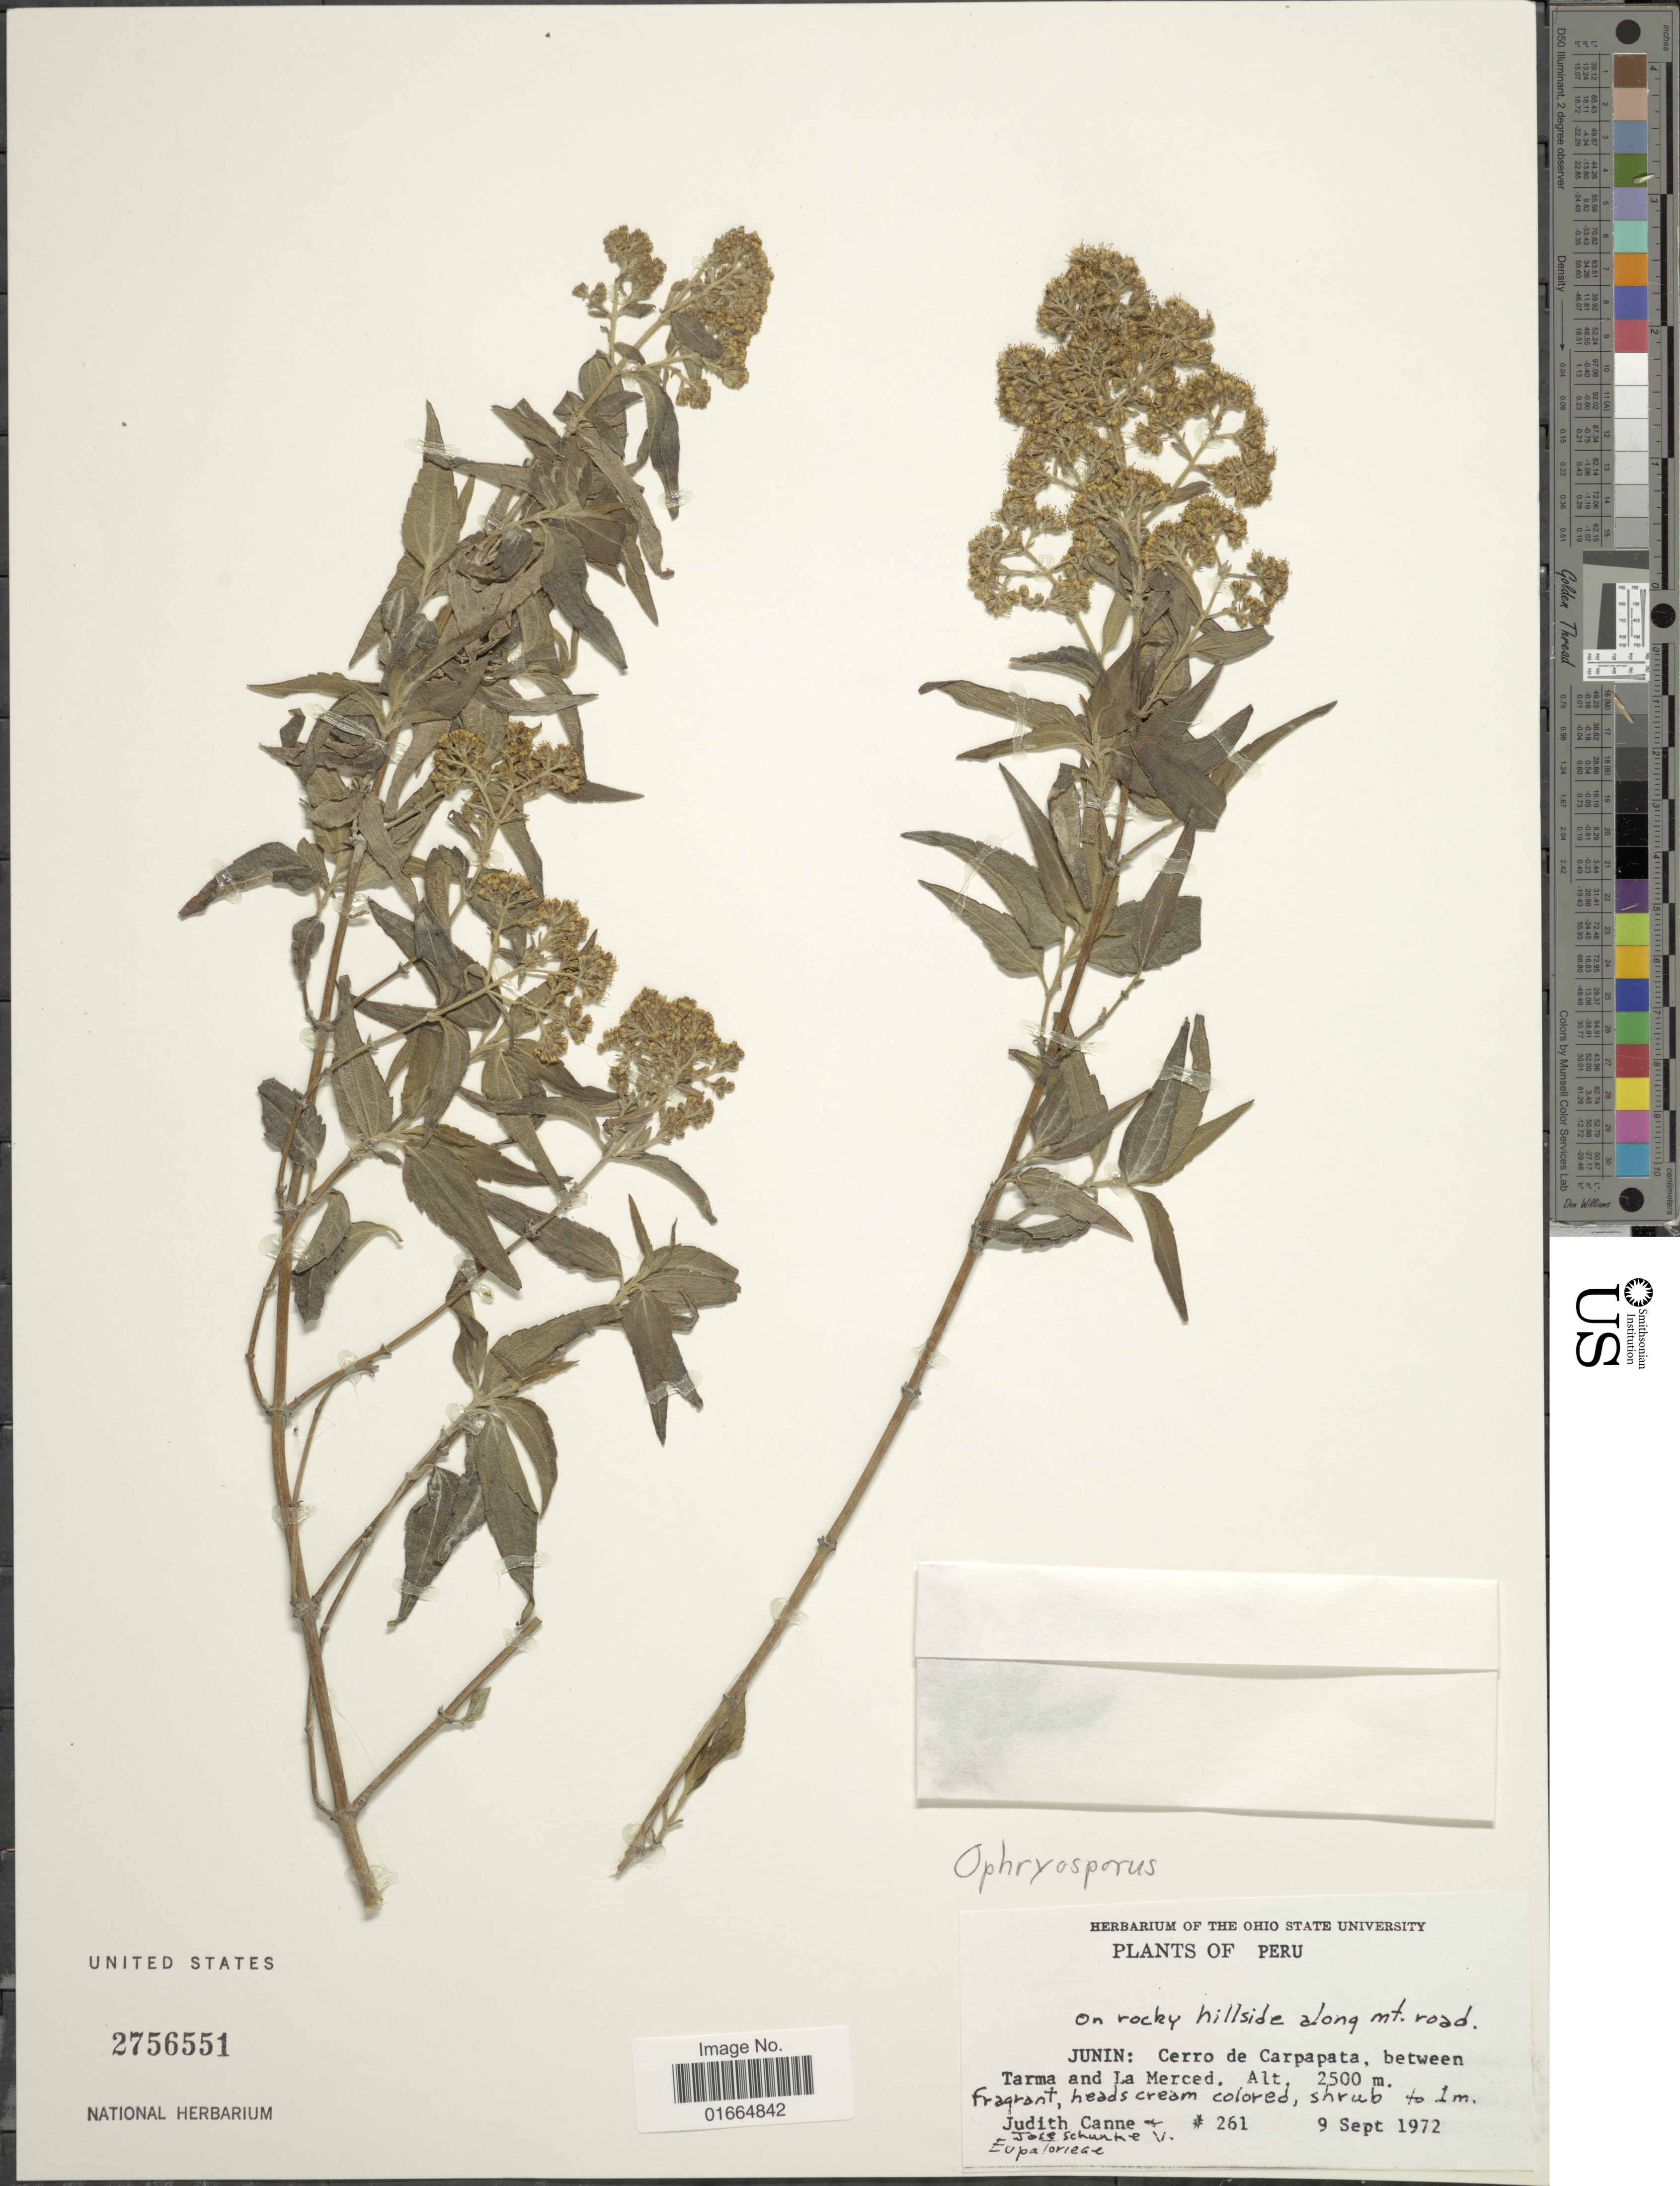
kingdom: Plantae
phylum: Tracheophyta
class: Magnoliopsida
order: Asterales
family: Asteraceae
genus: Ophryosporus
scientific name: Ophryosporus piquerioides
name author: (DC.) Benth. ex Baker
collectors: J. M. Canne-Hilliker & J. Schunke Vigo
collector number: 261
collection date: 1972-09-09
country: Peru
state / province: Junín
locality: Junin: Cerro de Carpapata, between Tarma and La Merced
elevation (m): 2500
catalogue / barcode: US 2756551